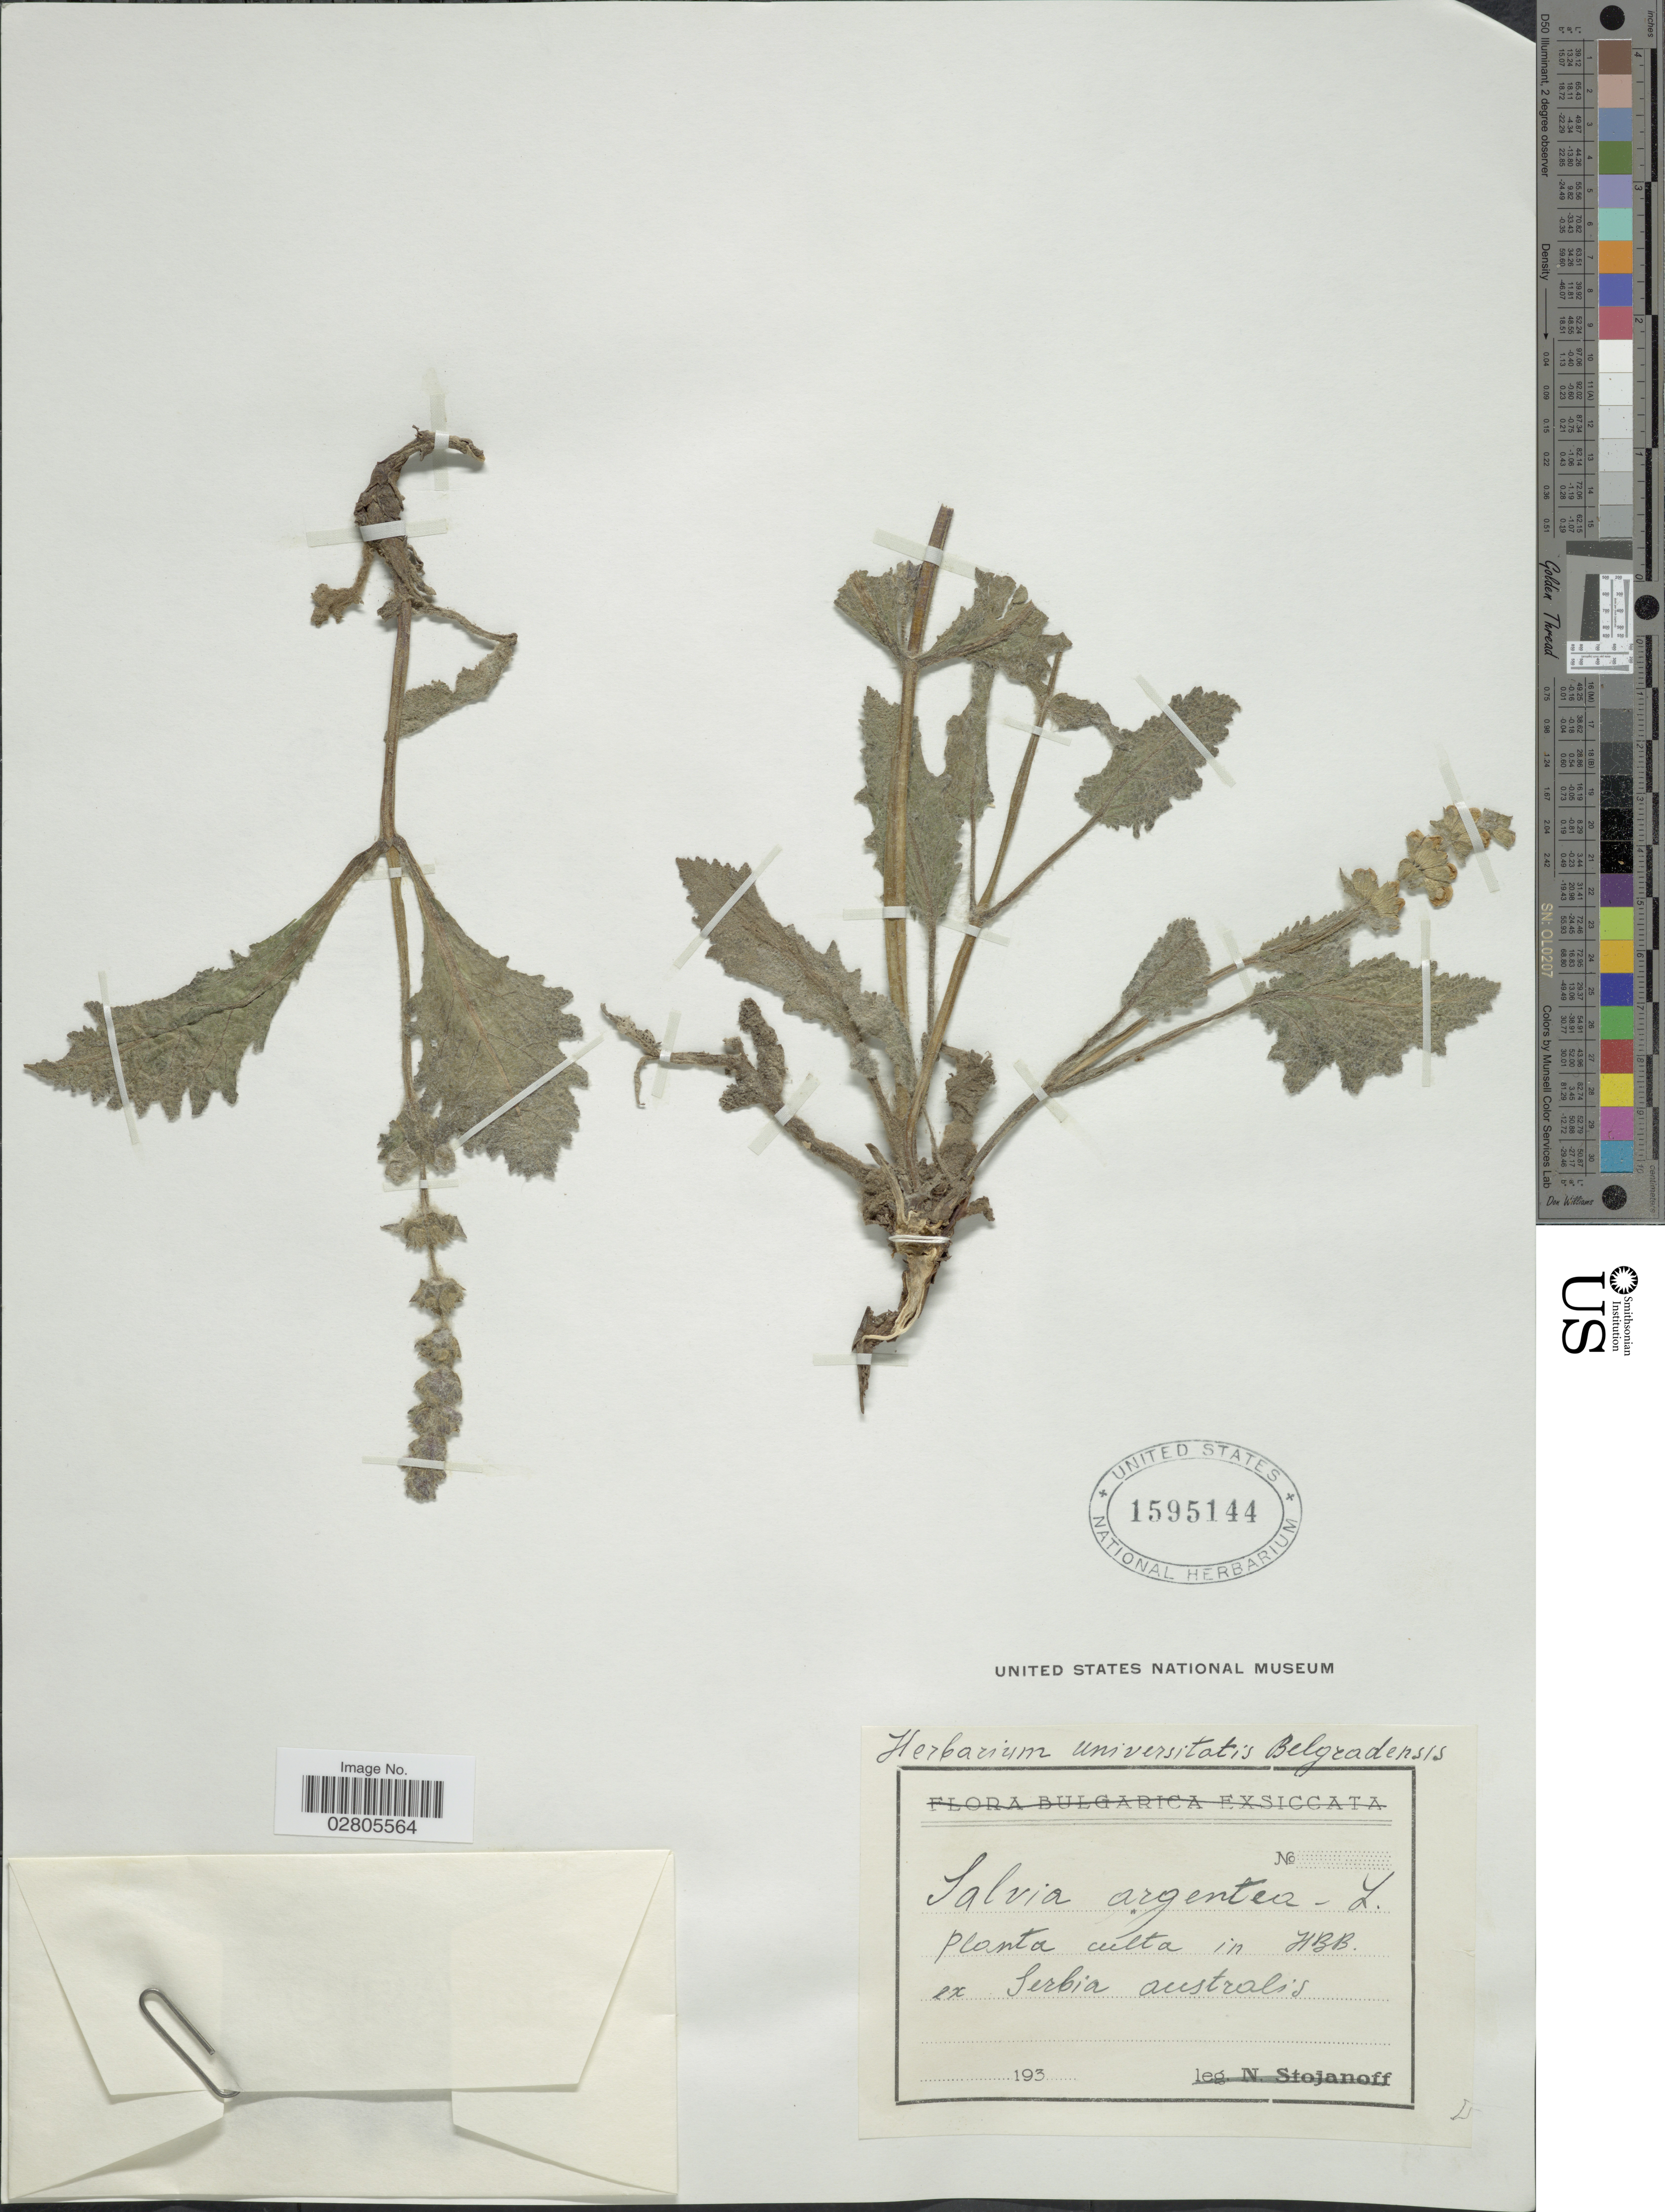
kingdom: Plantae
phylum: Tracheophyta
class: Magnoliopsida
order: Lamiales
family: Lamiaceae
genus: Salvia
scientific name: Salvia argentea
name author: L.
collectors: ex herb. Universitatis Belgradensis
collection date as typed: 193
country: Serbia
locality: In HBB. Serbia australis.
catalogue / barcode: US 1595144